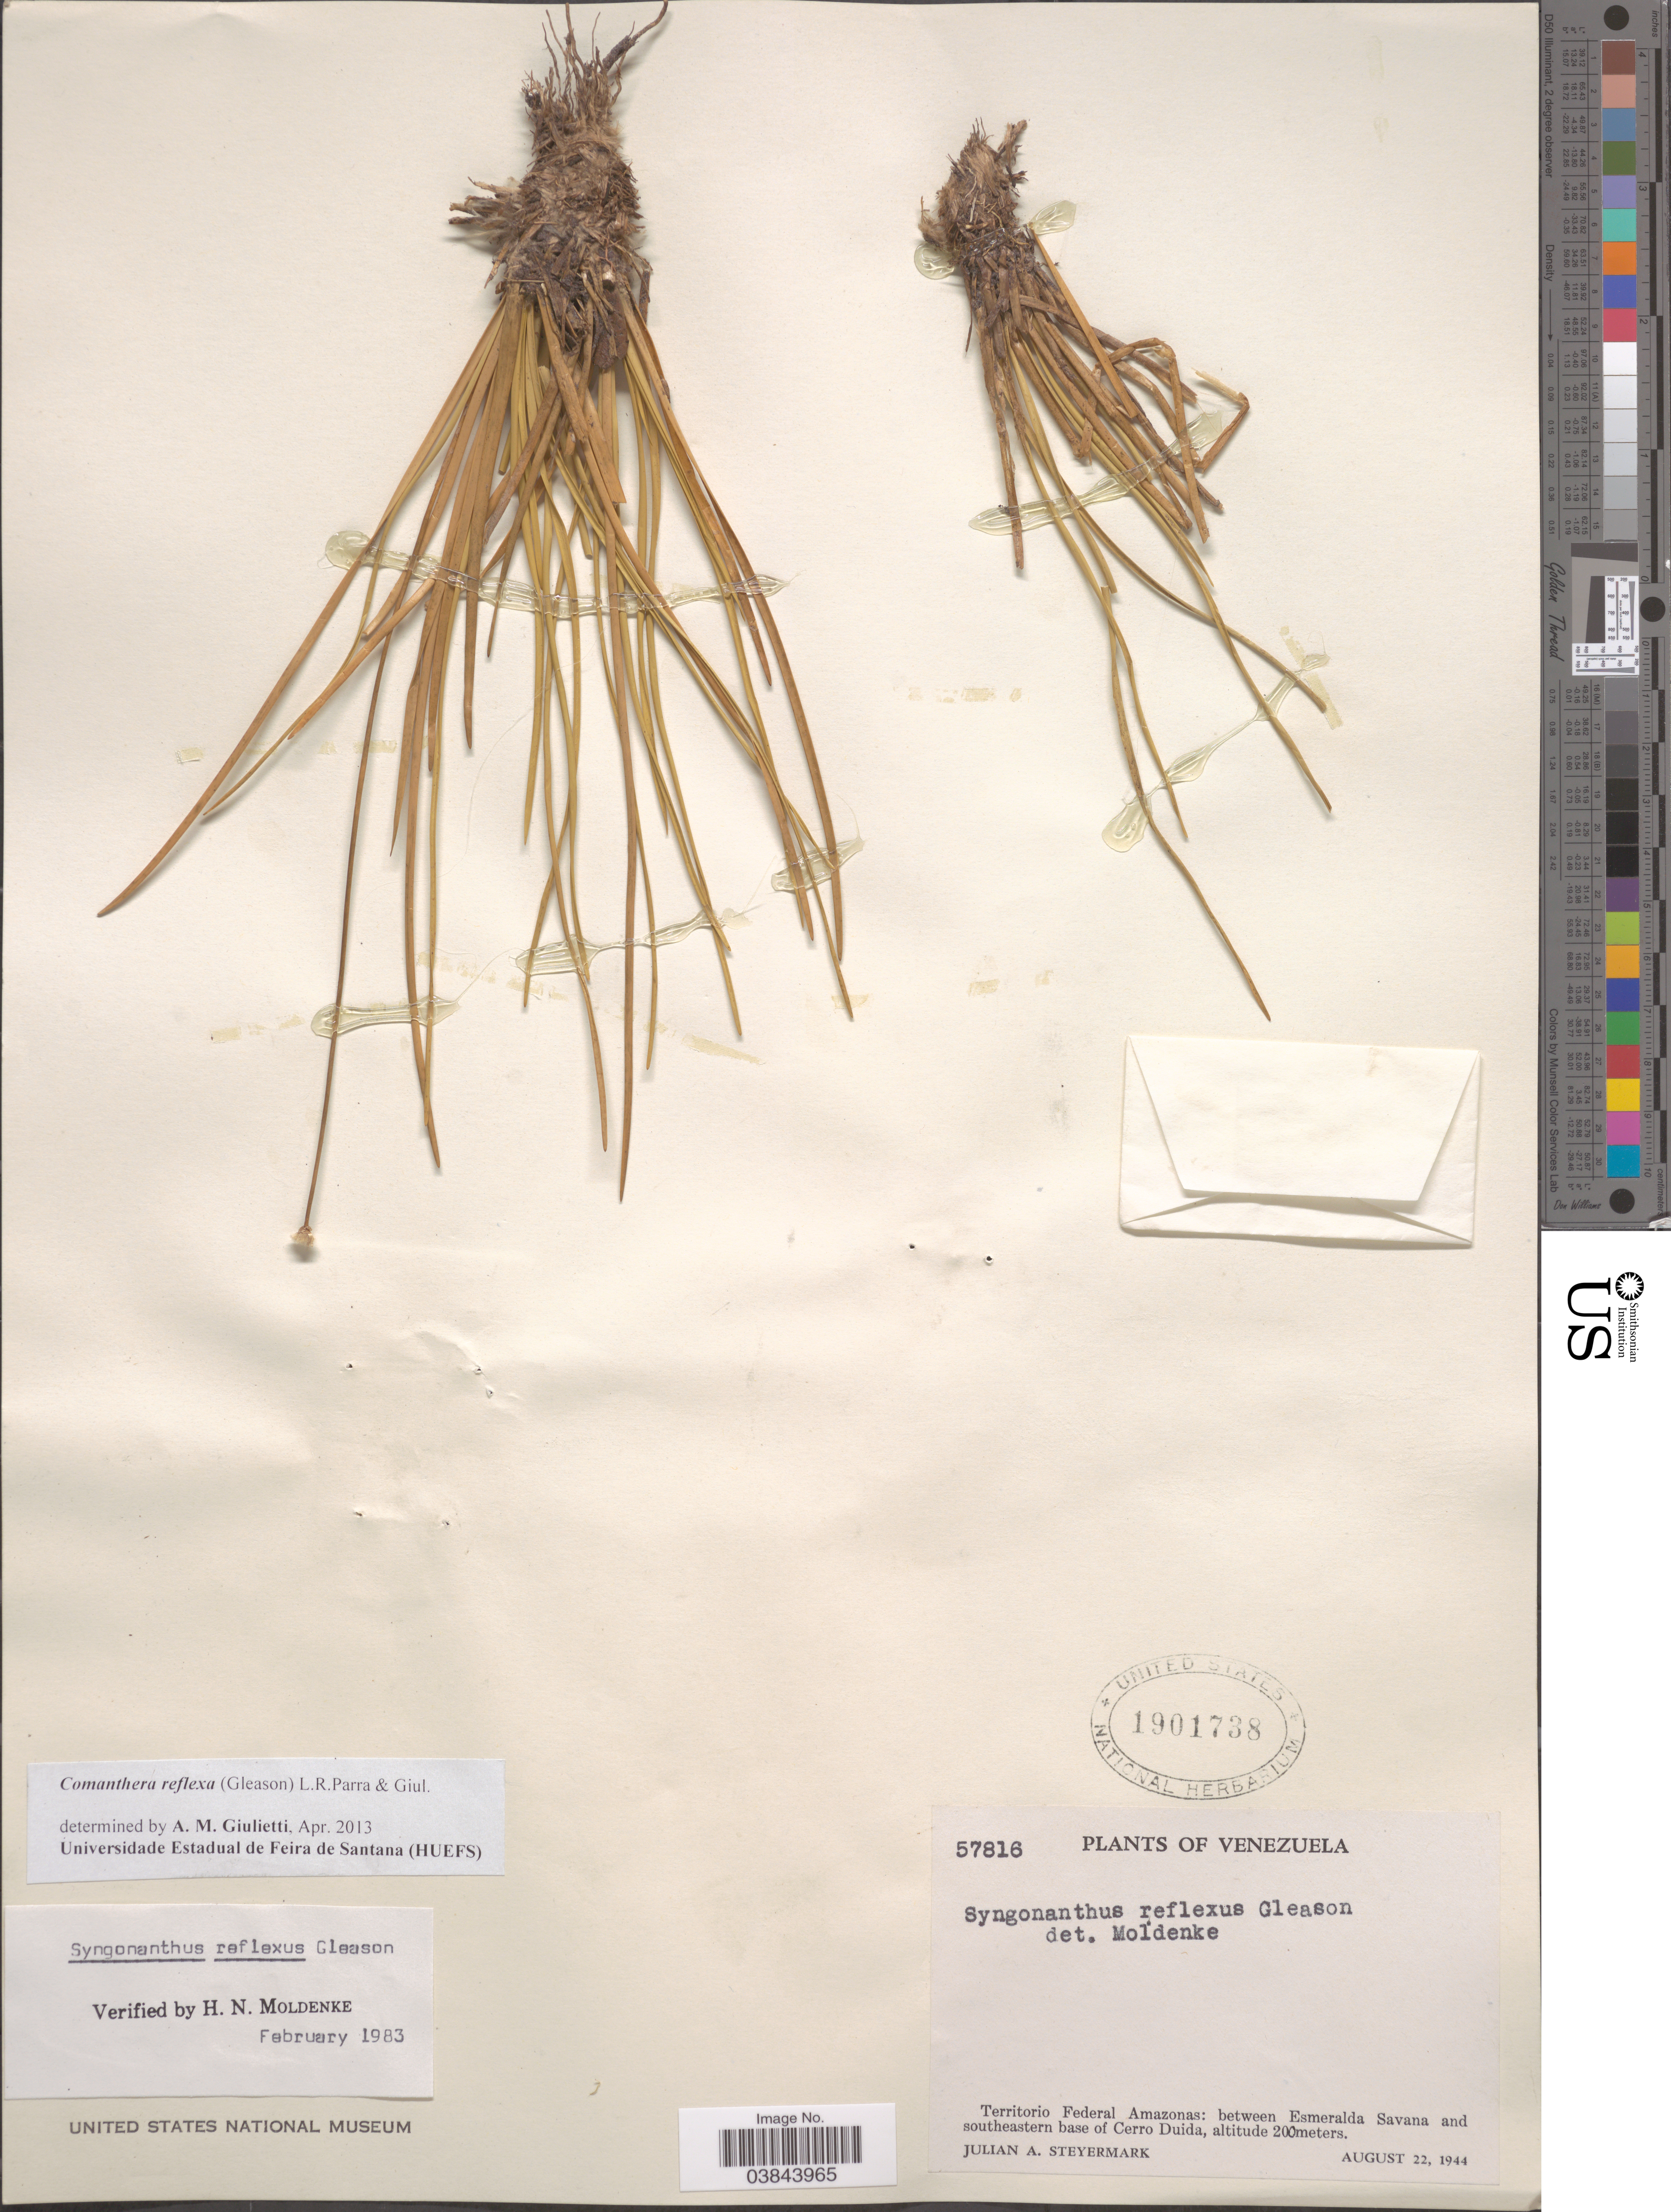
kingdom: Plantae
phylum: Tracheophyta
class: Liliopsida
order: Poales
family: Eriocaulaceae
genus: Comanthera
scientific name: Comanthera reflexa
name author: (Gleason) L.R. Parra & Giul.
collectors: J. Steyermark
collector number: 57816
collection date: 1944-08-22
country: Venezuela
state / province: Amazonas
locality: Territorio Federal Amazonas: between Esmeralda Savana and southeastern base of Cerro Duida.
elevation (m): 200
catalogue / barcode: US 1901738